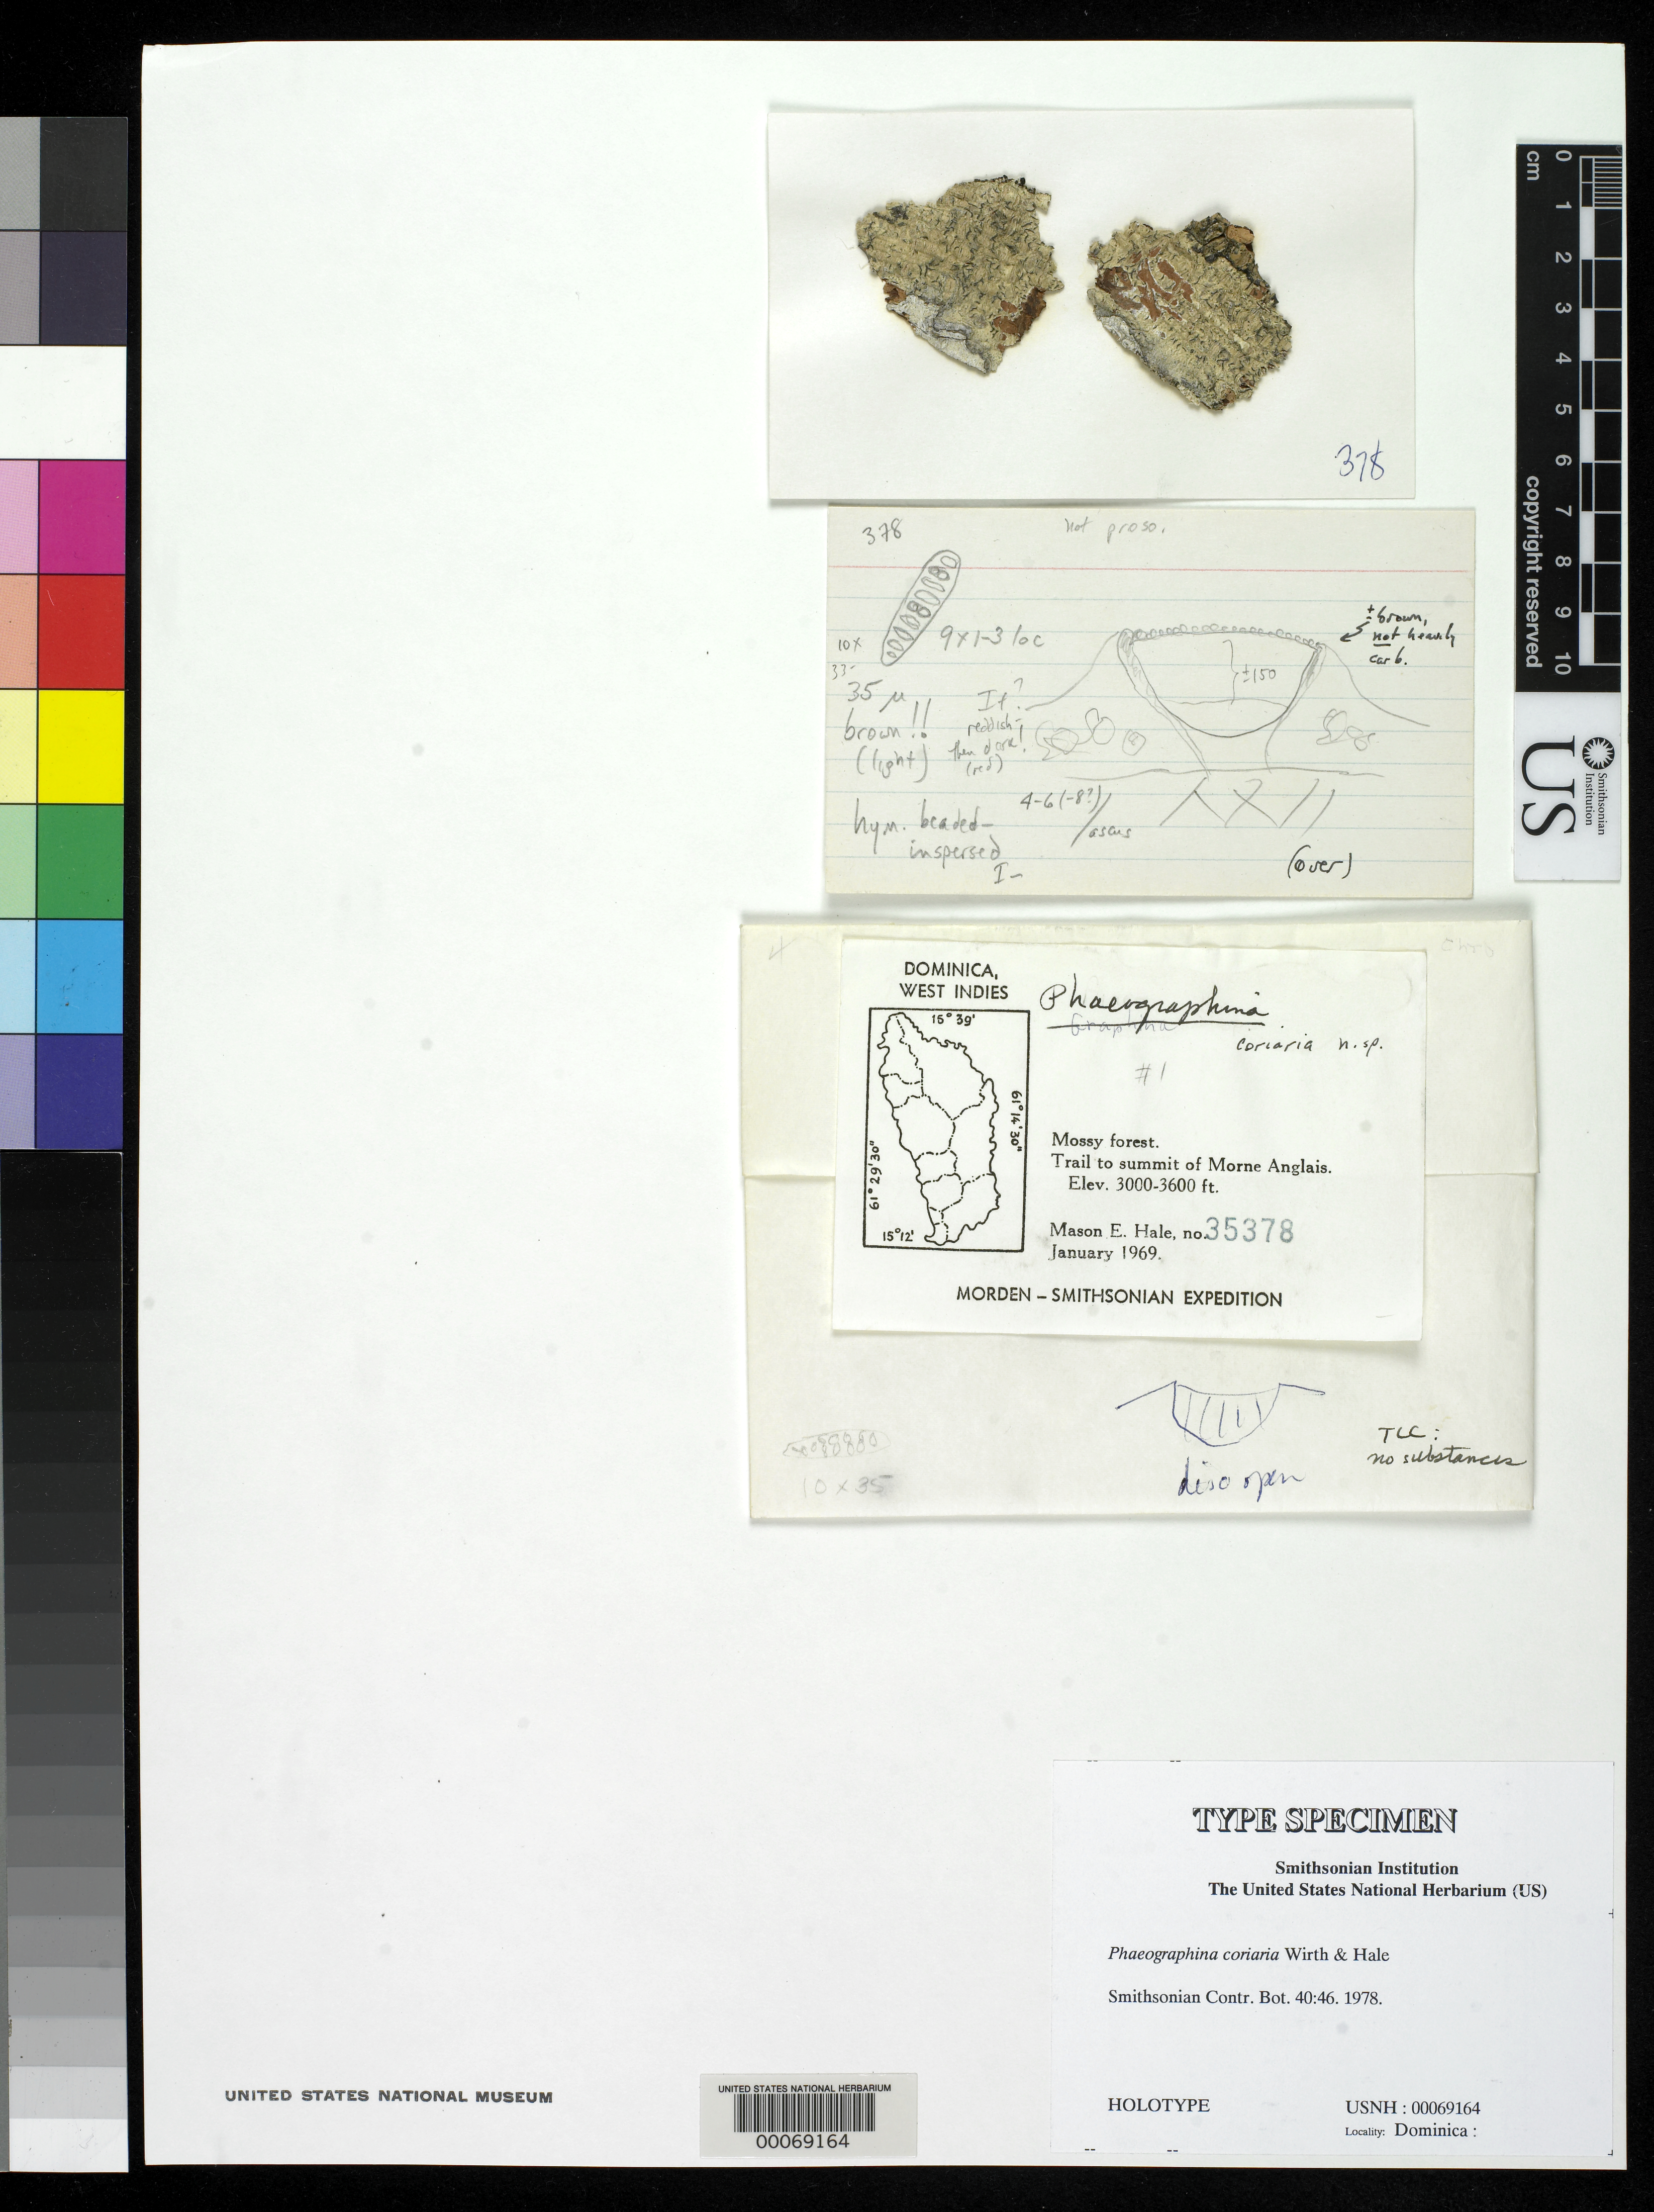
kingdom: Fungi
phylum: Ascomycota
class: Lecanoromycetes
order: Ostropales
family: Graphidaceae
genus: Phaeographina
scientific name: Phaeographina coriaria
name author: M. Wirth & Hale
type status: Holotype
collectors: M. Hale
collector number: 35378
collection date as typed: Jan 1969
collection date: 1969-01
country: Dominica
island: Dominica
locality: Trail summit of Morne Anglais.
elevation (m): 914